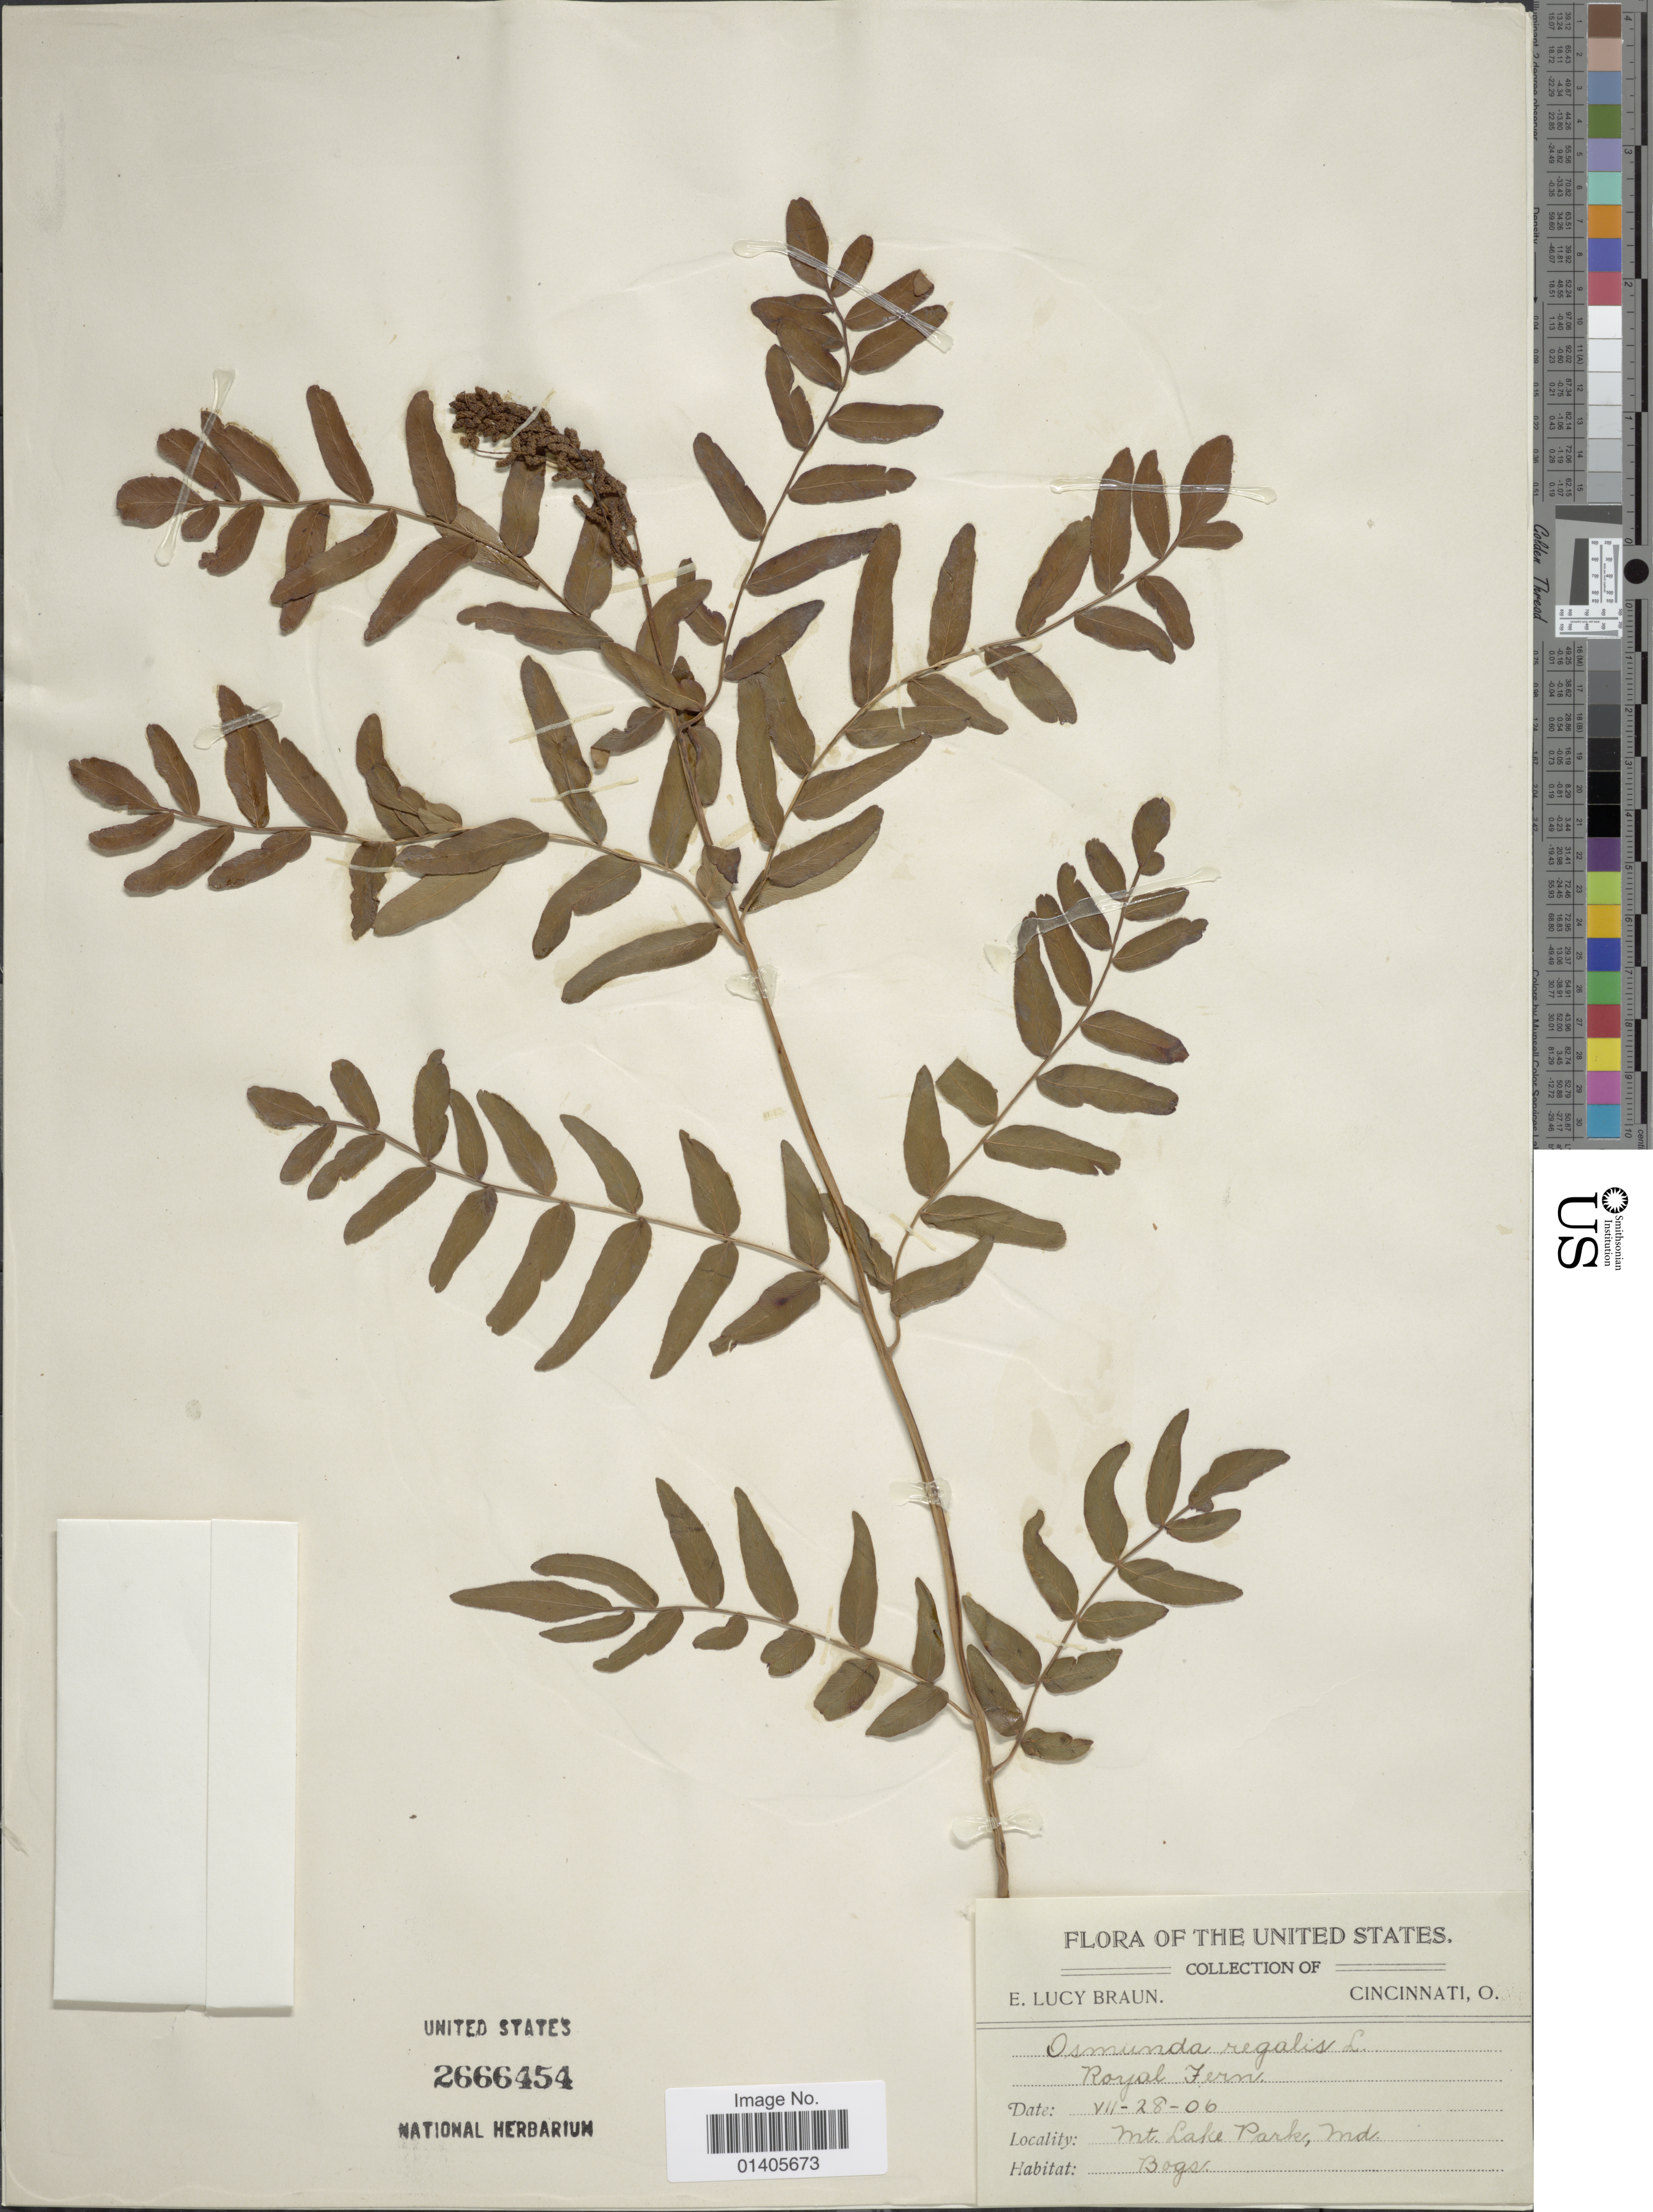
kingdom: Plantae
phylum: Tracheophyta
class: Polypodiopsida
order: Osmundales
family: Osmundaceae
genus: Osmunda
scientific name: Osmunda regalis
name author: L.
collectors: E. L. Braun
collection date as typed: Transcribed d/m/y: 28/7/6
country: United States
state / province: Maryland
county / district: Garrett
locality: Mt Lake Park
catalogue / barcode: US 2666454